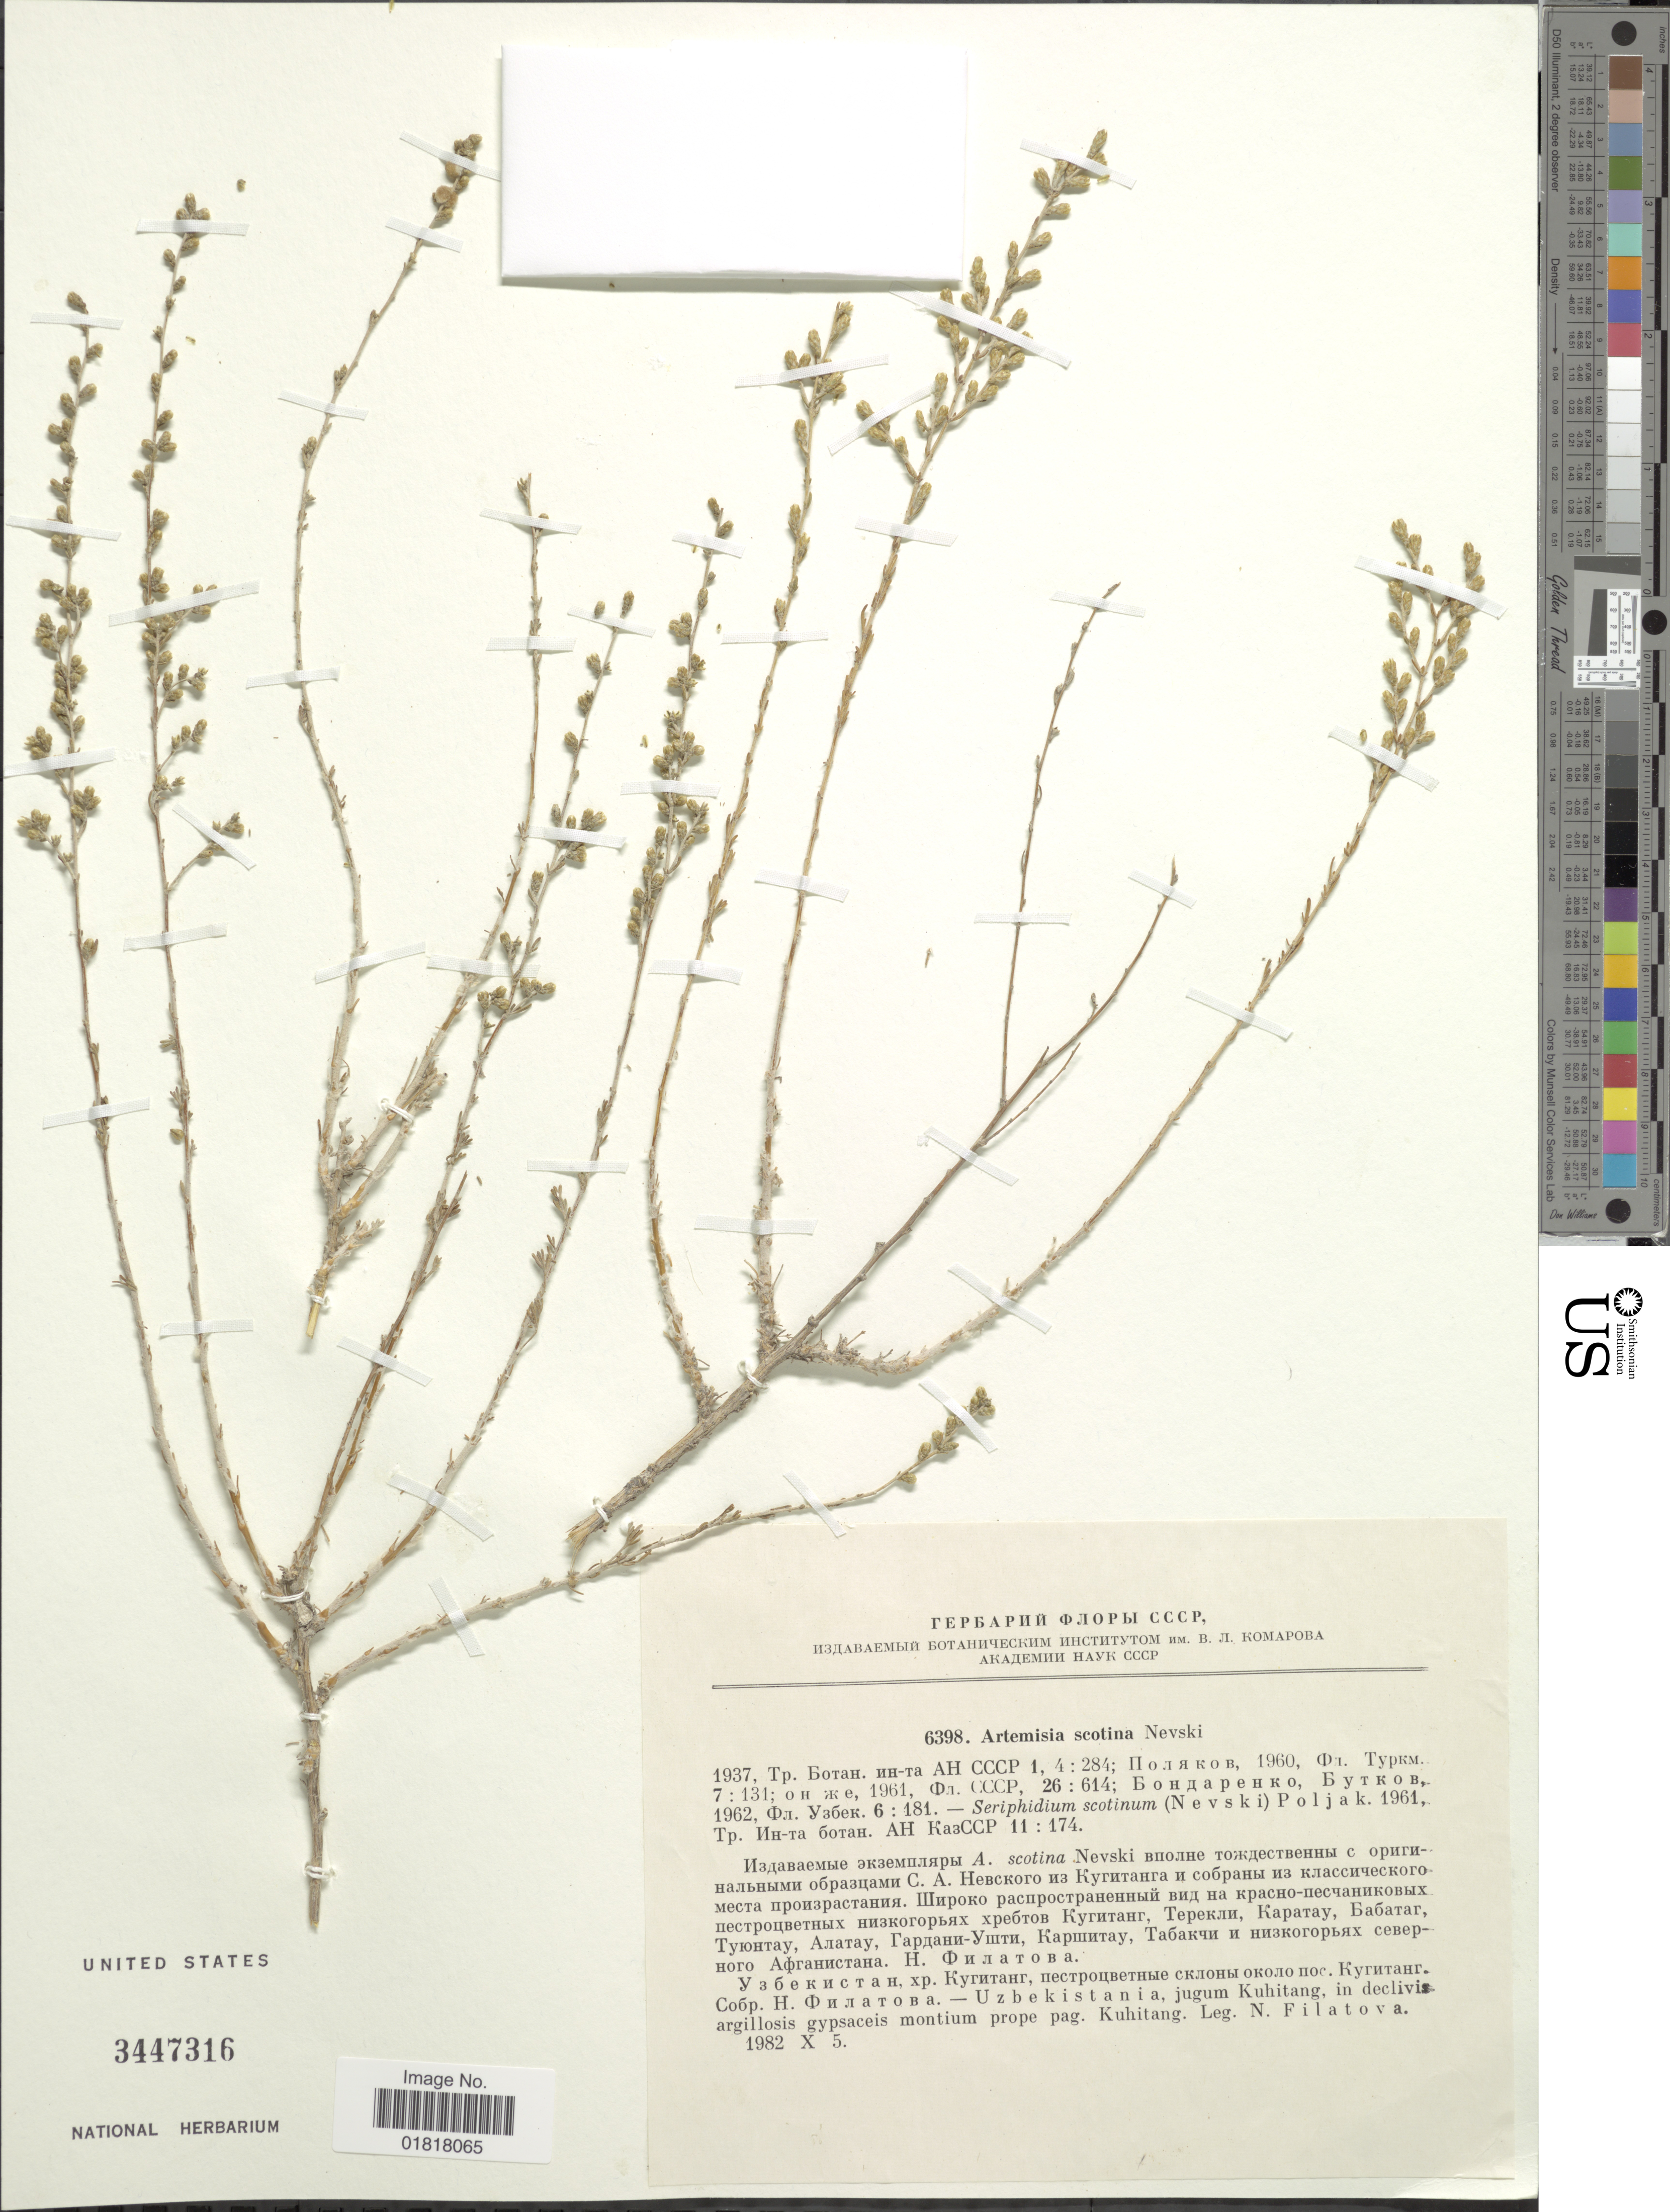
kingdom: Plantae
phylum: Tracheophyta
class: Magnoliopsida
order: Asterales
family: Asteraceae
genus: Artemisia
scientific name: Artemisia scotina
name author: Nevski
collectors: N. Filatova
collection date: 1982-10-05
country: Uzbekistan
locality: Uzbekistania, jugum Kuhitang, in declivis argillosis gypsaceis montium prope pag. Kuhitang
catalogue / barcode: US 3447316